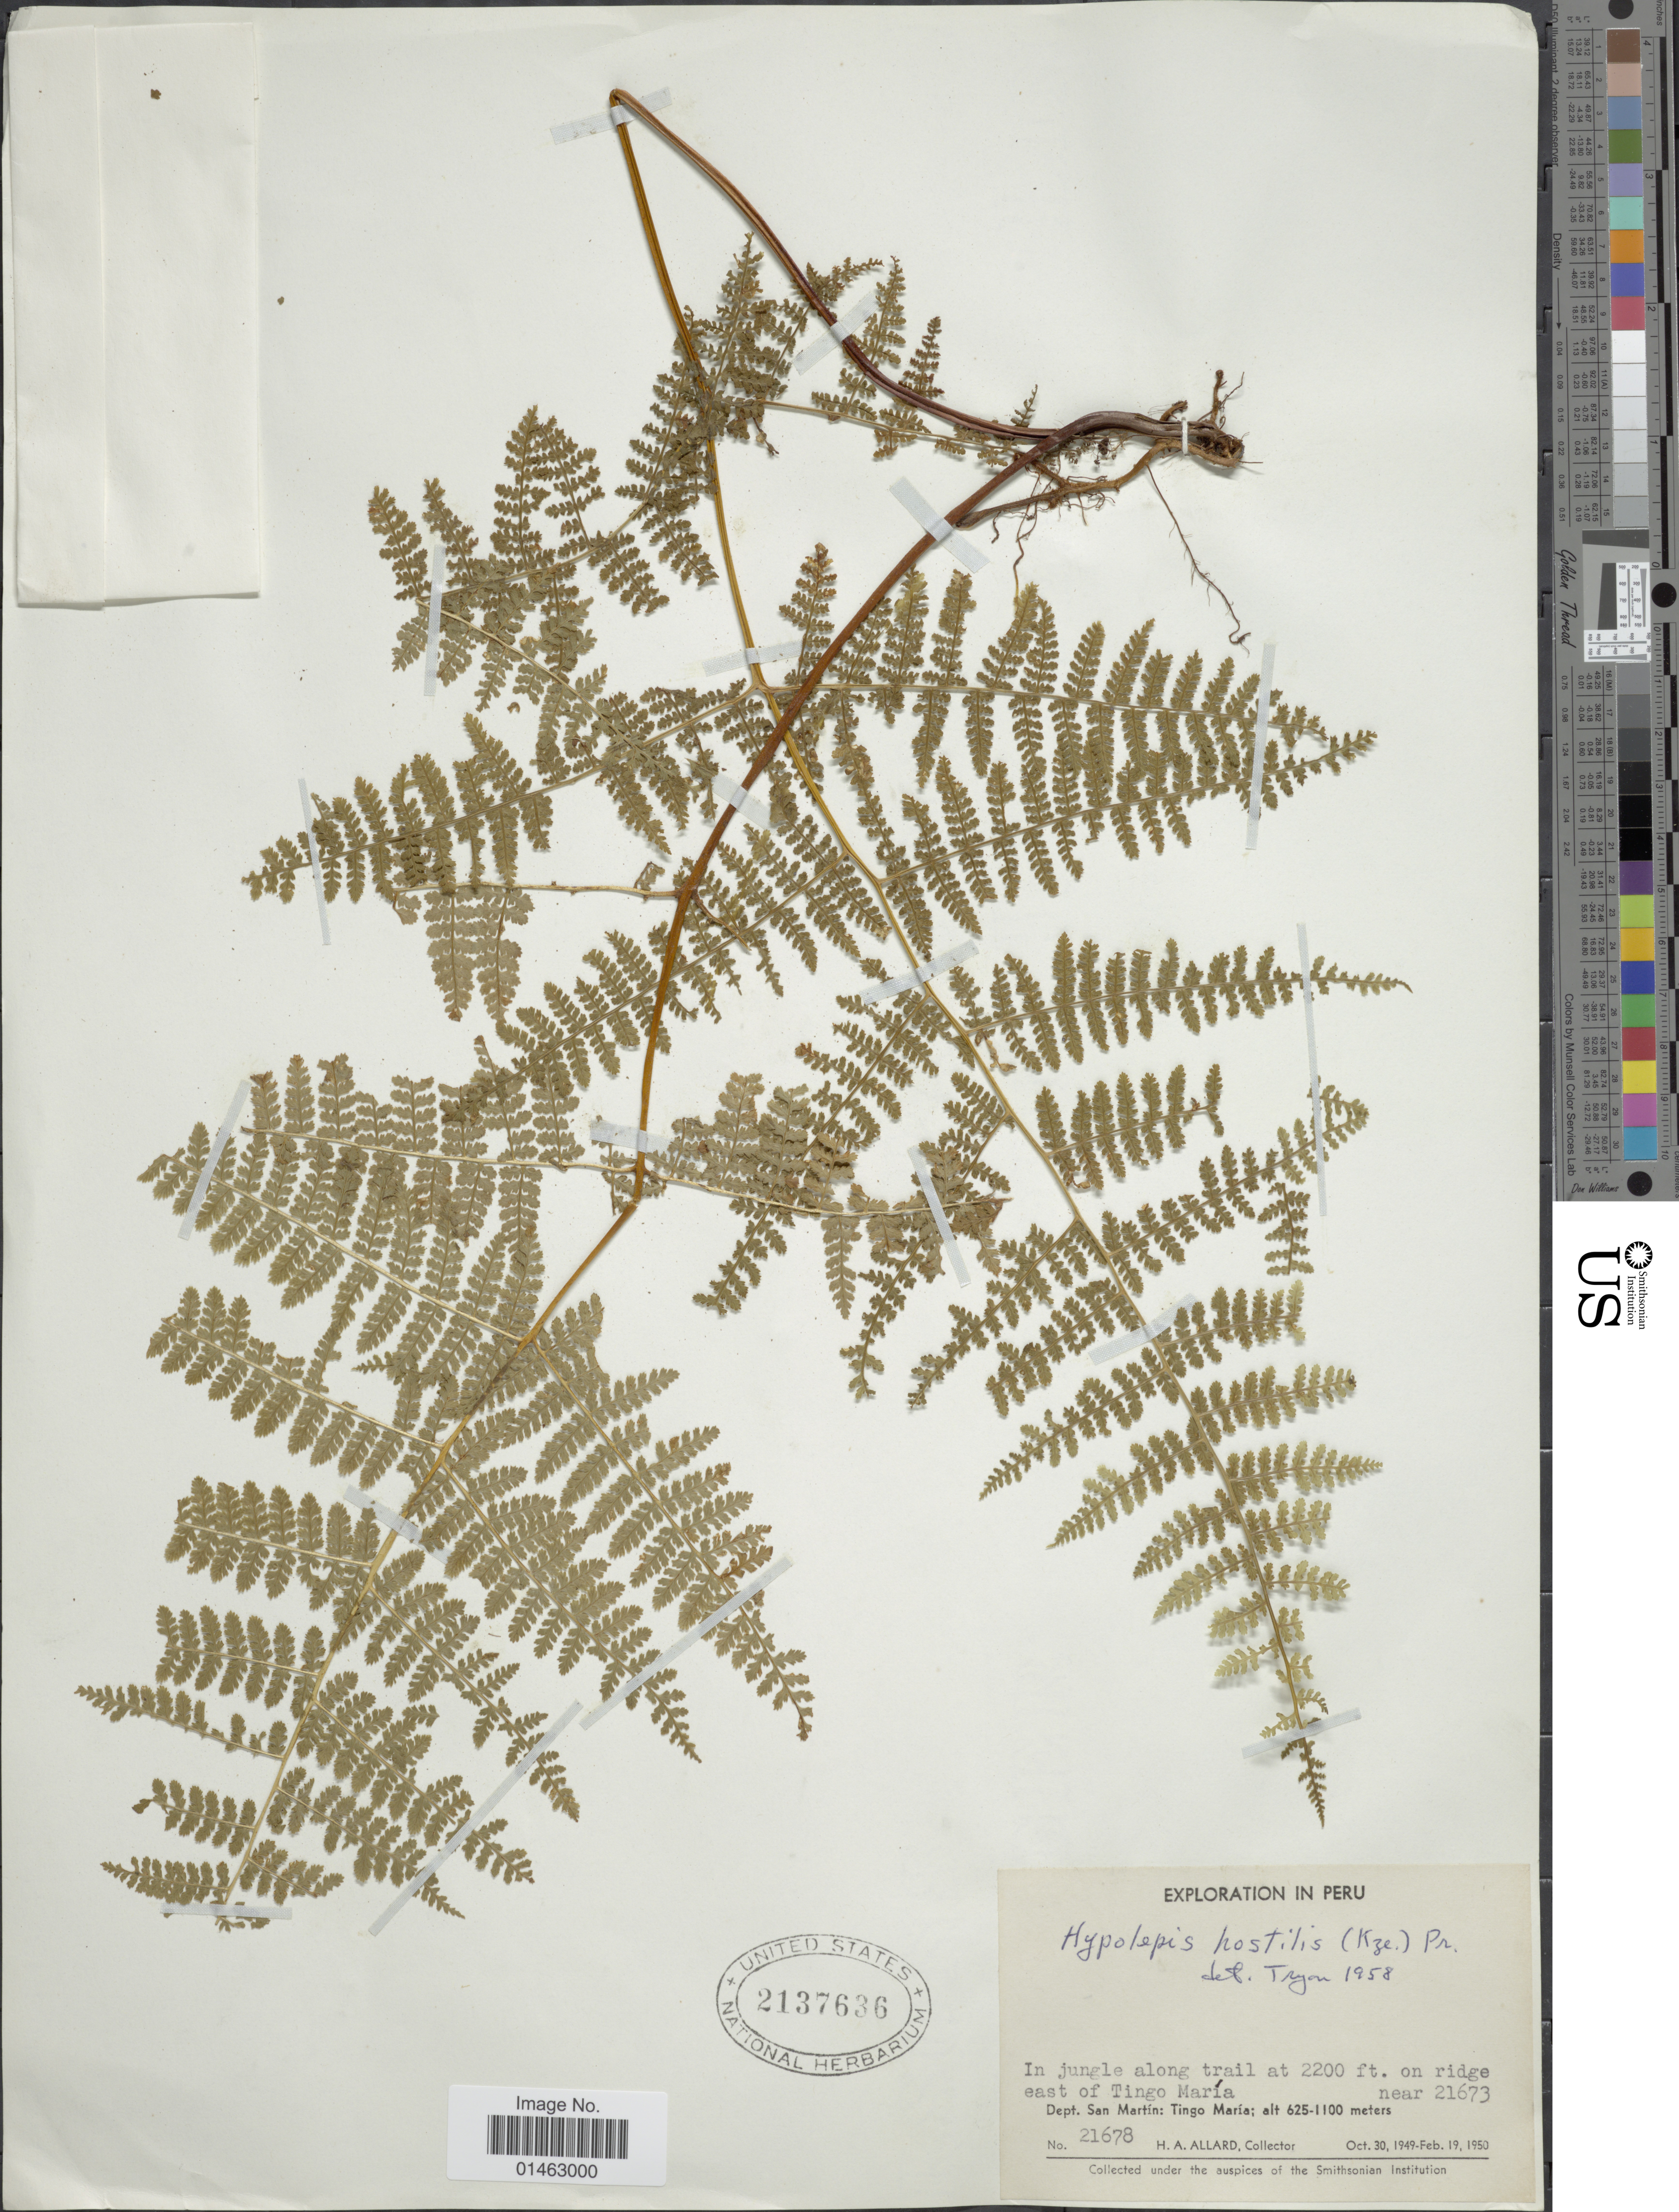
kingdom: Plantae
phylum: Tracheophyta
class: Polypodiopsida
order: Polypodiales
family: Dennstaedtiaceae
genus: Hypolepis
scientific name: Hypolepis hostilis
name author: (Kunze) C. Presl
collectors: H. A. Allard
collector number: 21678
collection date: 1949-10-30/1950-02-19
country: Peru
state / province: San Martín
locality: In jungle along trail, on ridge east of Tingo María,Dept. San Martin: Tingo María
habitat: in jungle along trail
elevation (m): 625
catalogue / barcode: US 2137636